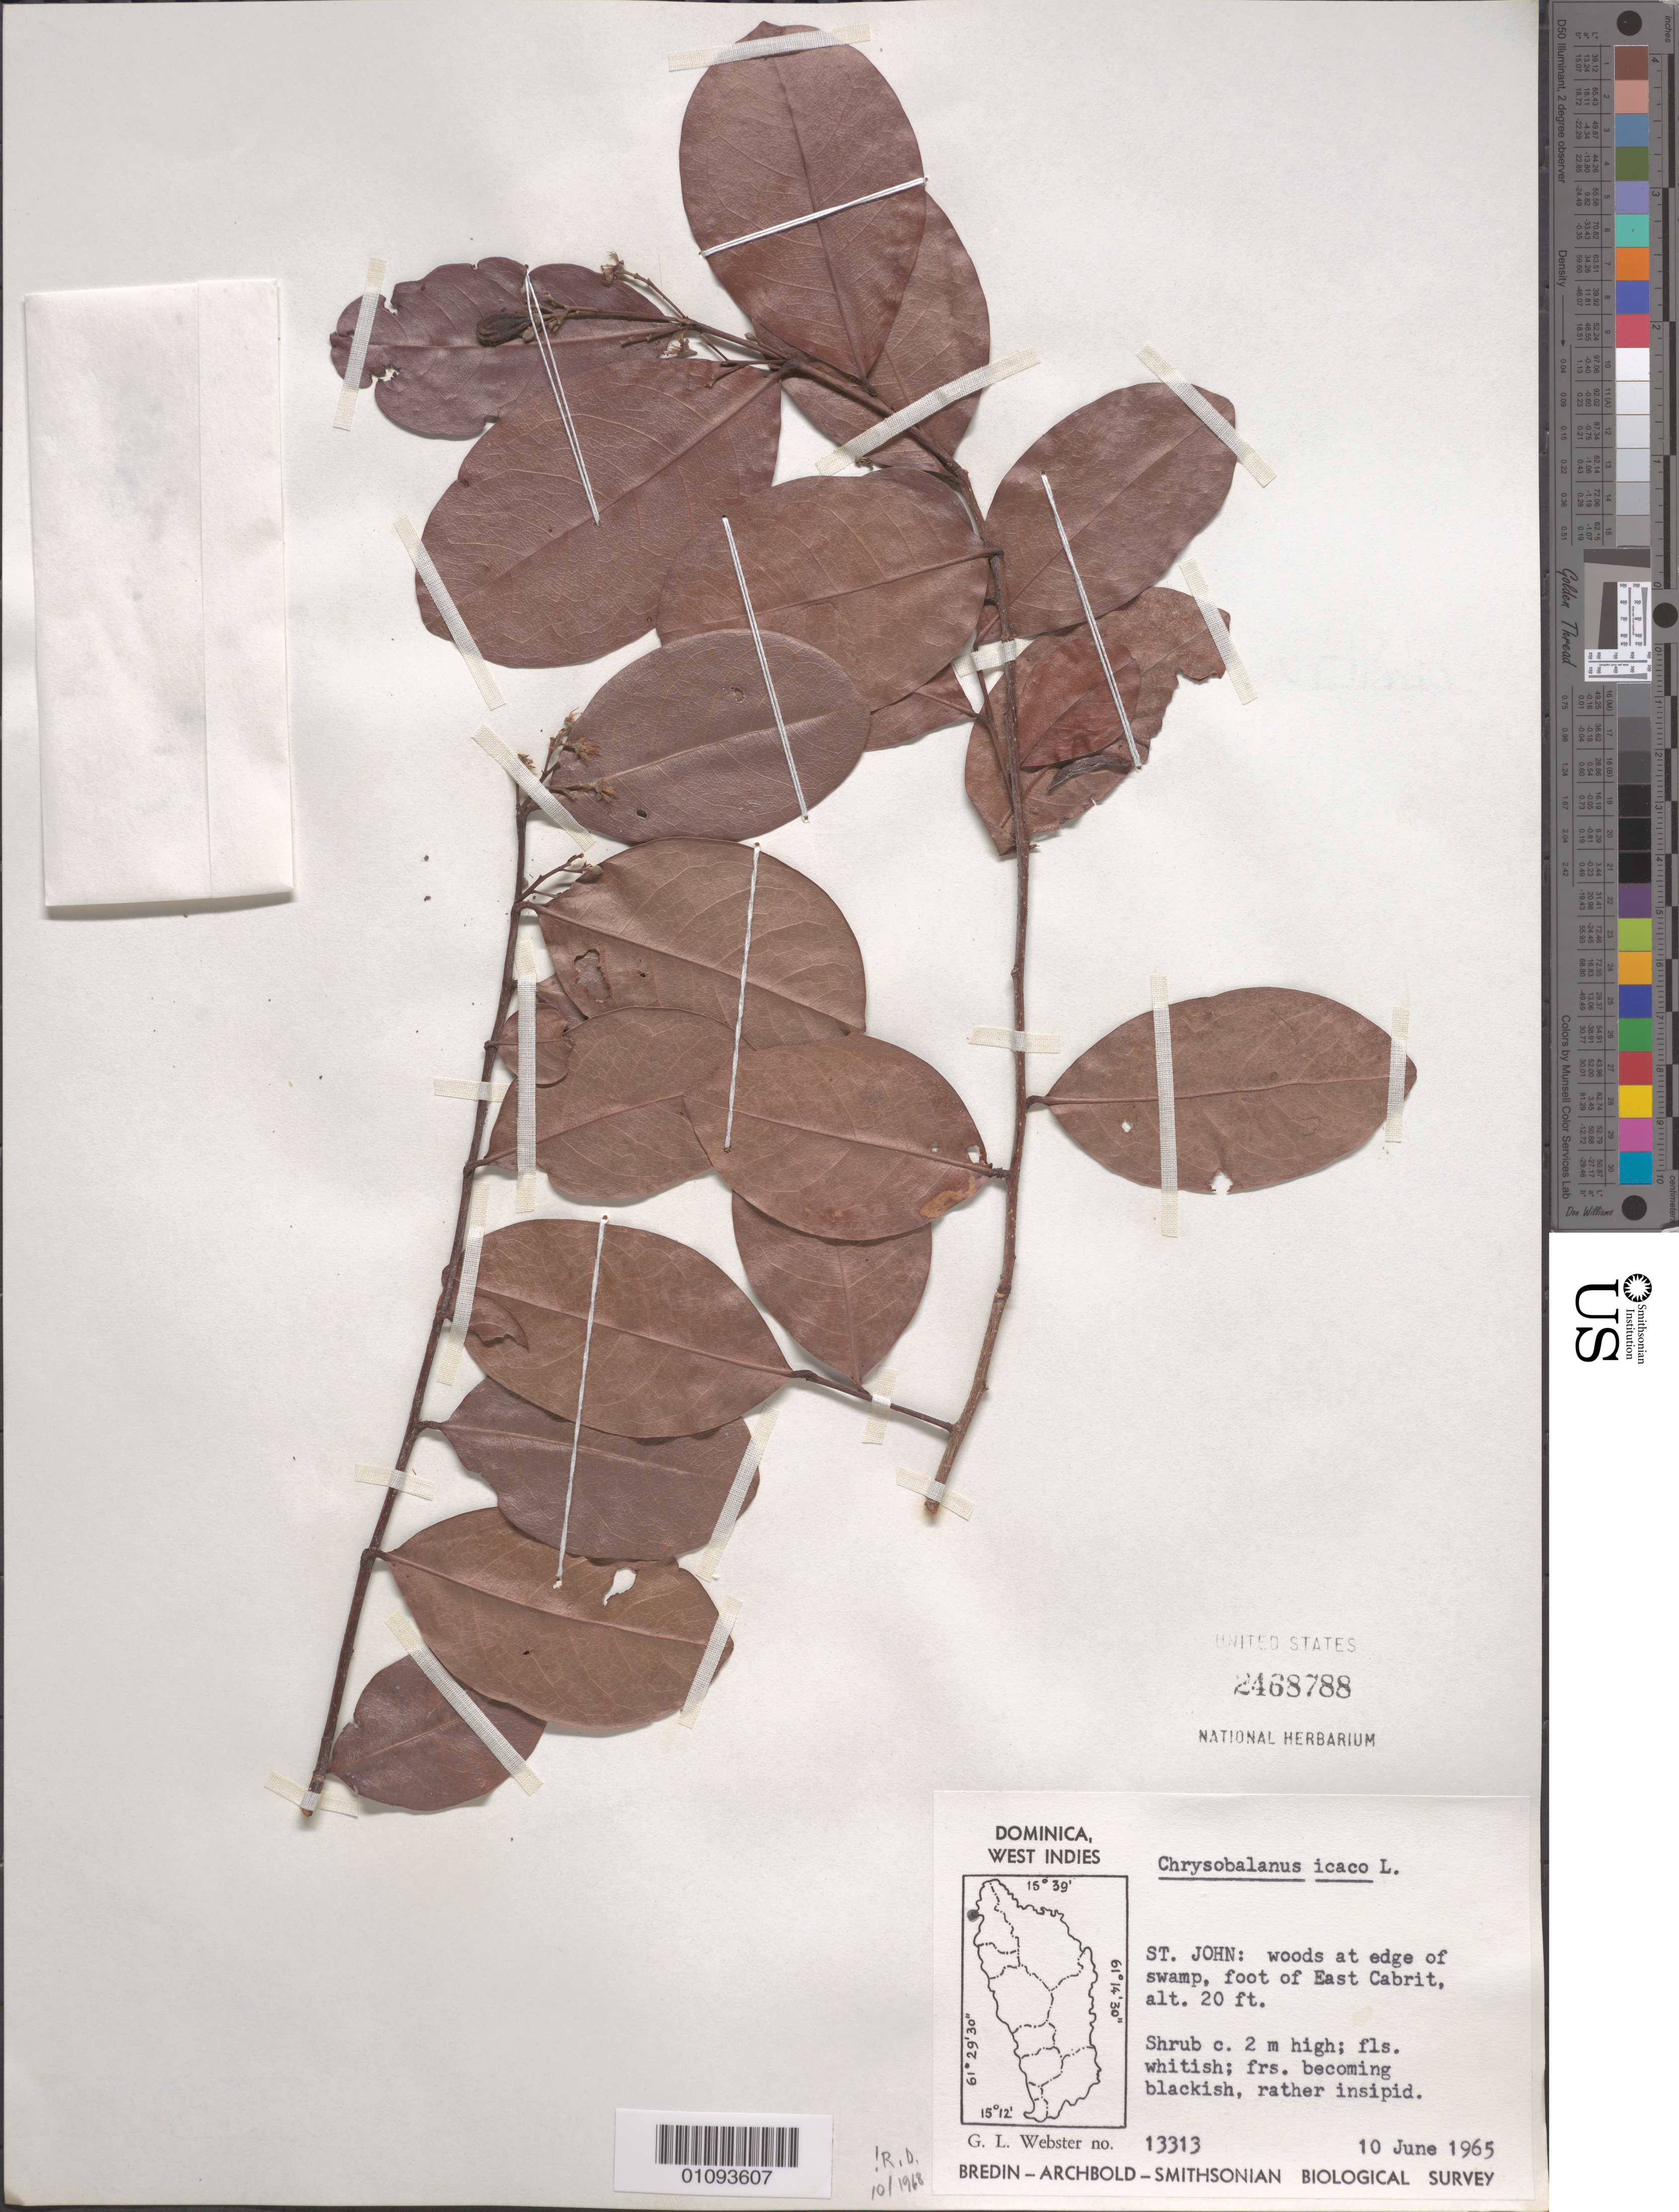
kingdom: Plantae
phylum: Tracheophyta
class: Magnoliopsida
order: Malpighiales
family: Chrysobalanaceae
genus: Chrysobalanus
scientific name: Chrysobalanus icaco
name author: L.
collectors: G. L. Webster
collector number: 13313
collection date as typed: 10 Jun 1965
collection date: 1965-06-10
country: Dominica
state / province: St. John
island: Dominica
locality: St.John: woods at edge of swamp, foot of Cabrits.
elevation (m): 6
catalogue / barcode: US 2468788